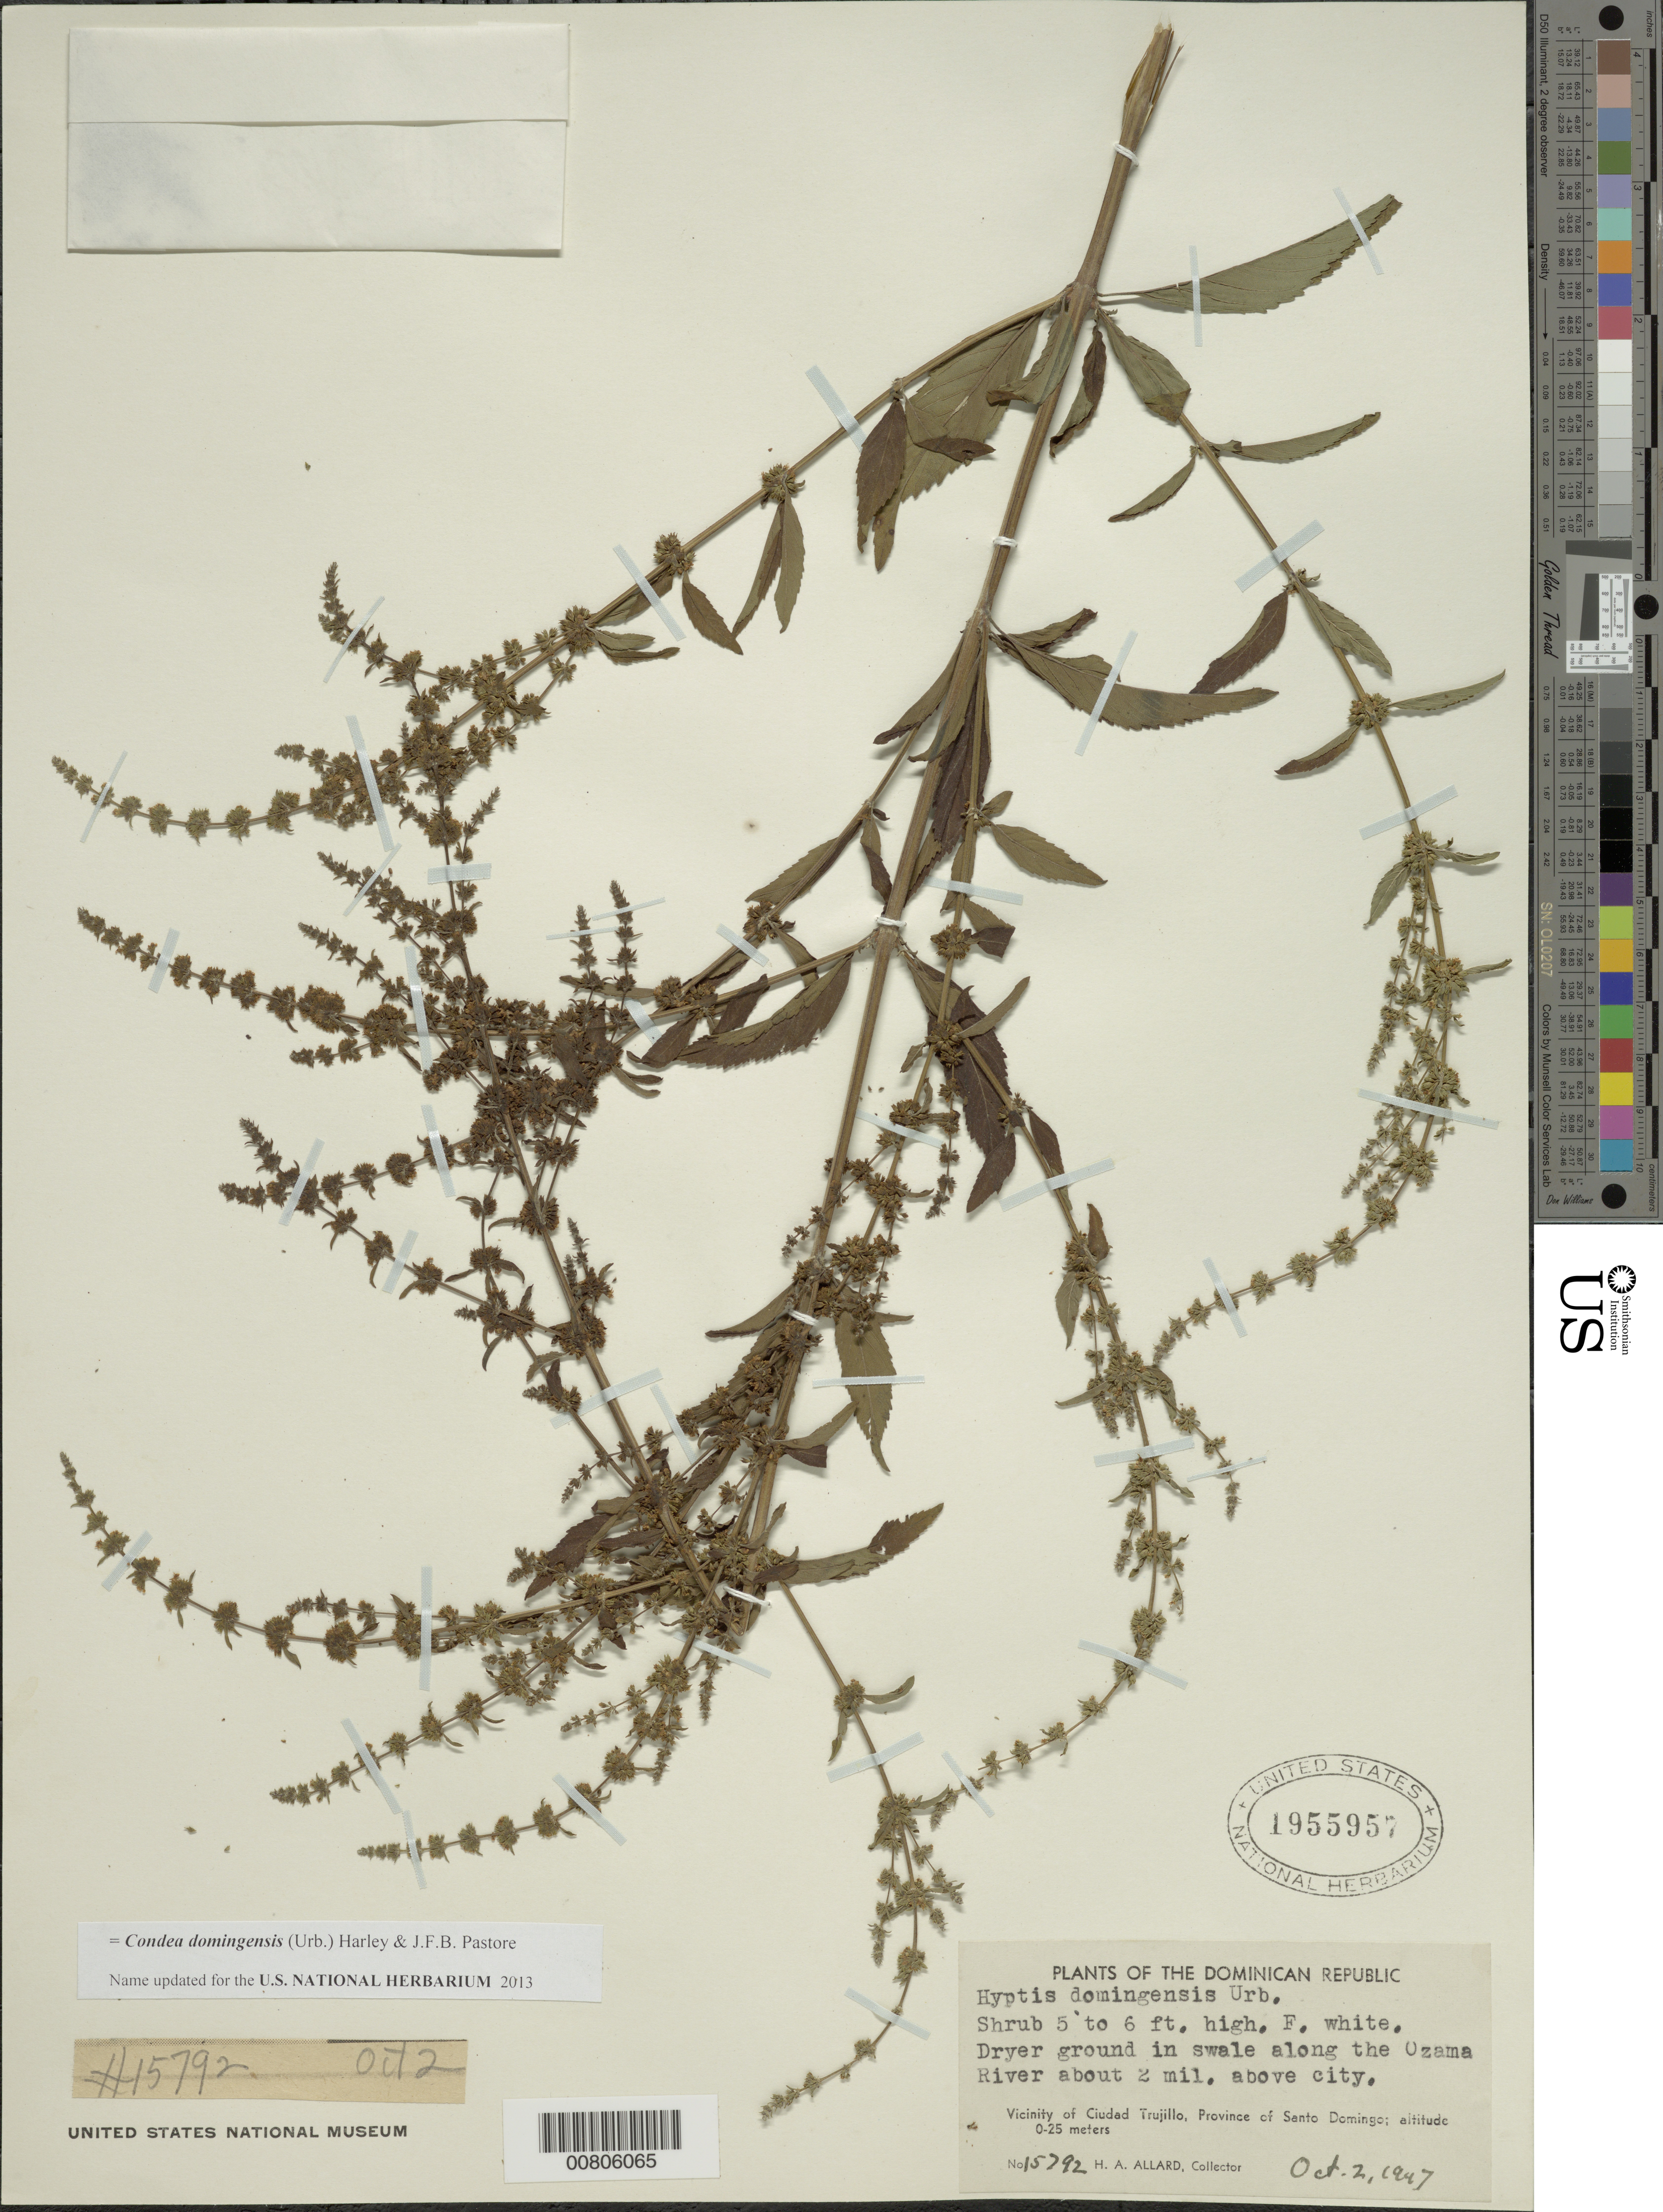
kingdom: Plantae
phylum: Tracheophyta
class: Magnoliopsida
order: Lamiales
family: Lamiaceae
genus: Condea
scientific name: Condea domingensis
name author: (Urb.) Harley & J.F.B. Pastore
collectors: H. A. Allard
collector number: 15792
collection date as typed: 02 Oct 1947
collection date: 1947-10-02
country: Dominican Republic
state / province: Distrito Nacional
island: Hispaniola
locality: Vicinity of Santo Domingo, Ozama River about 2 mil above city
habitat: Dryer gound in swale along river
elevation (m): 0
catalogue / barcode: US 1955957